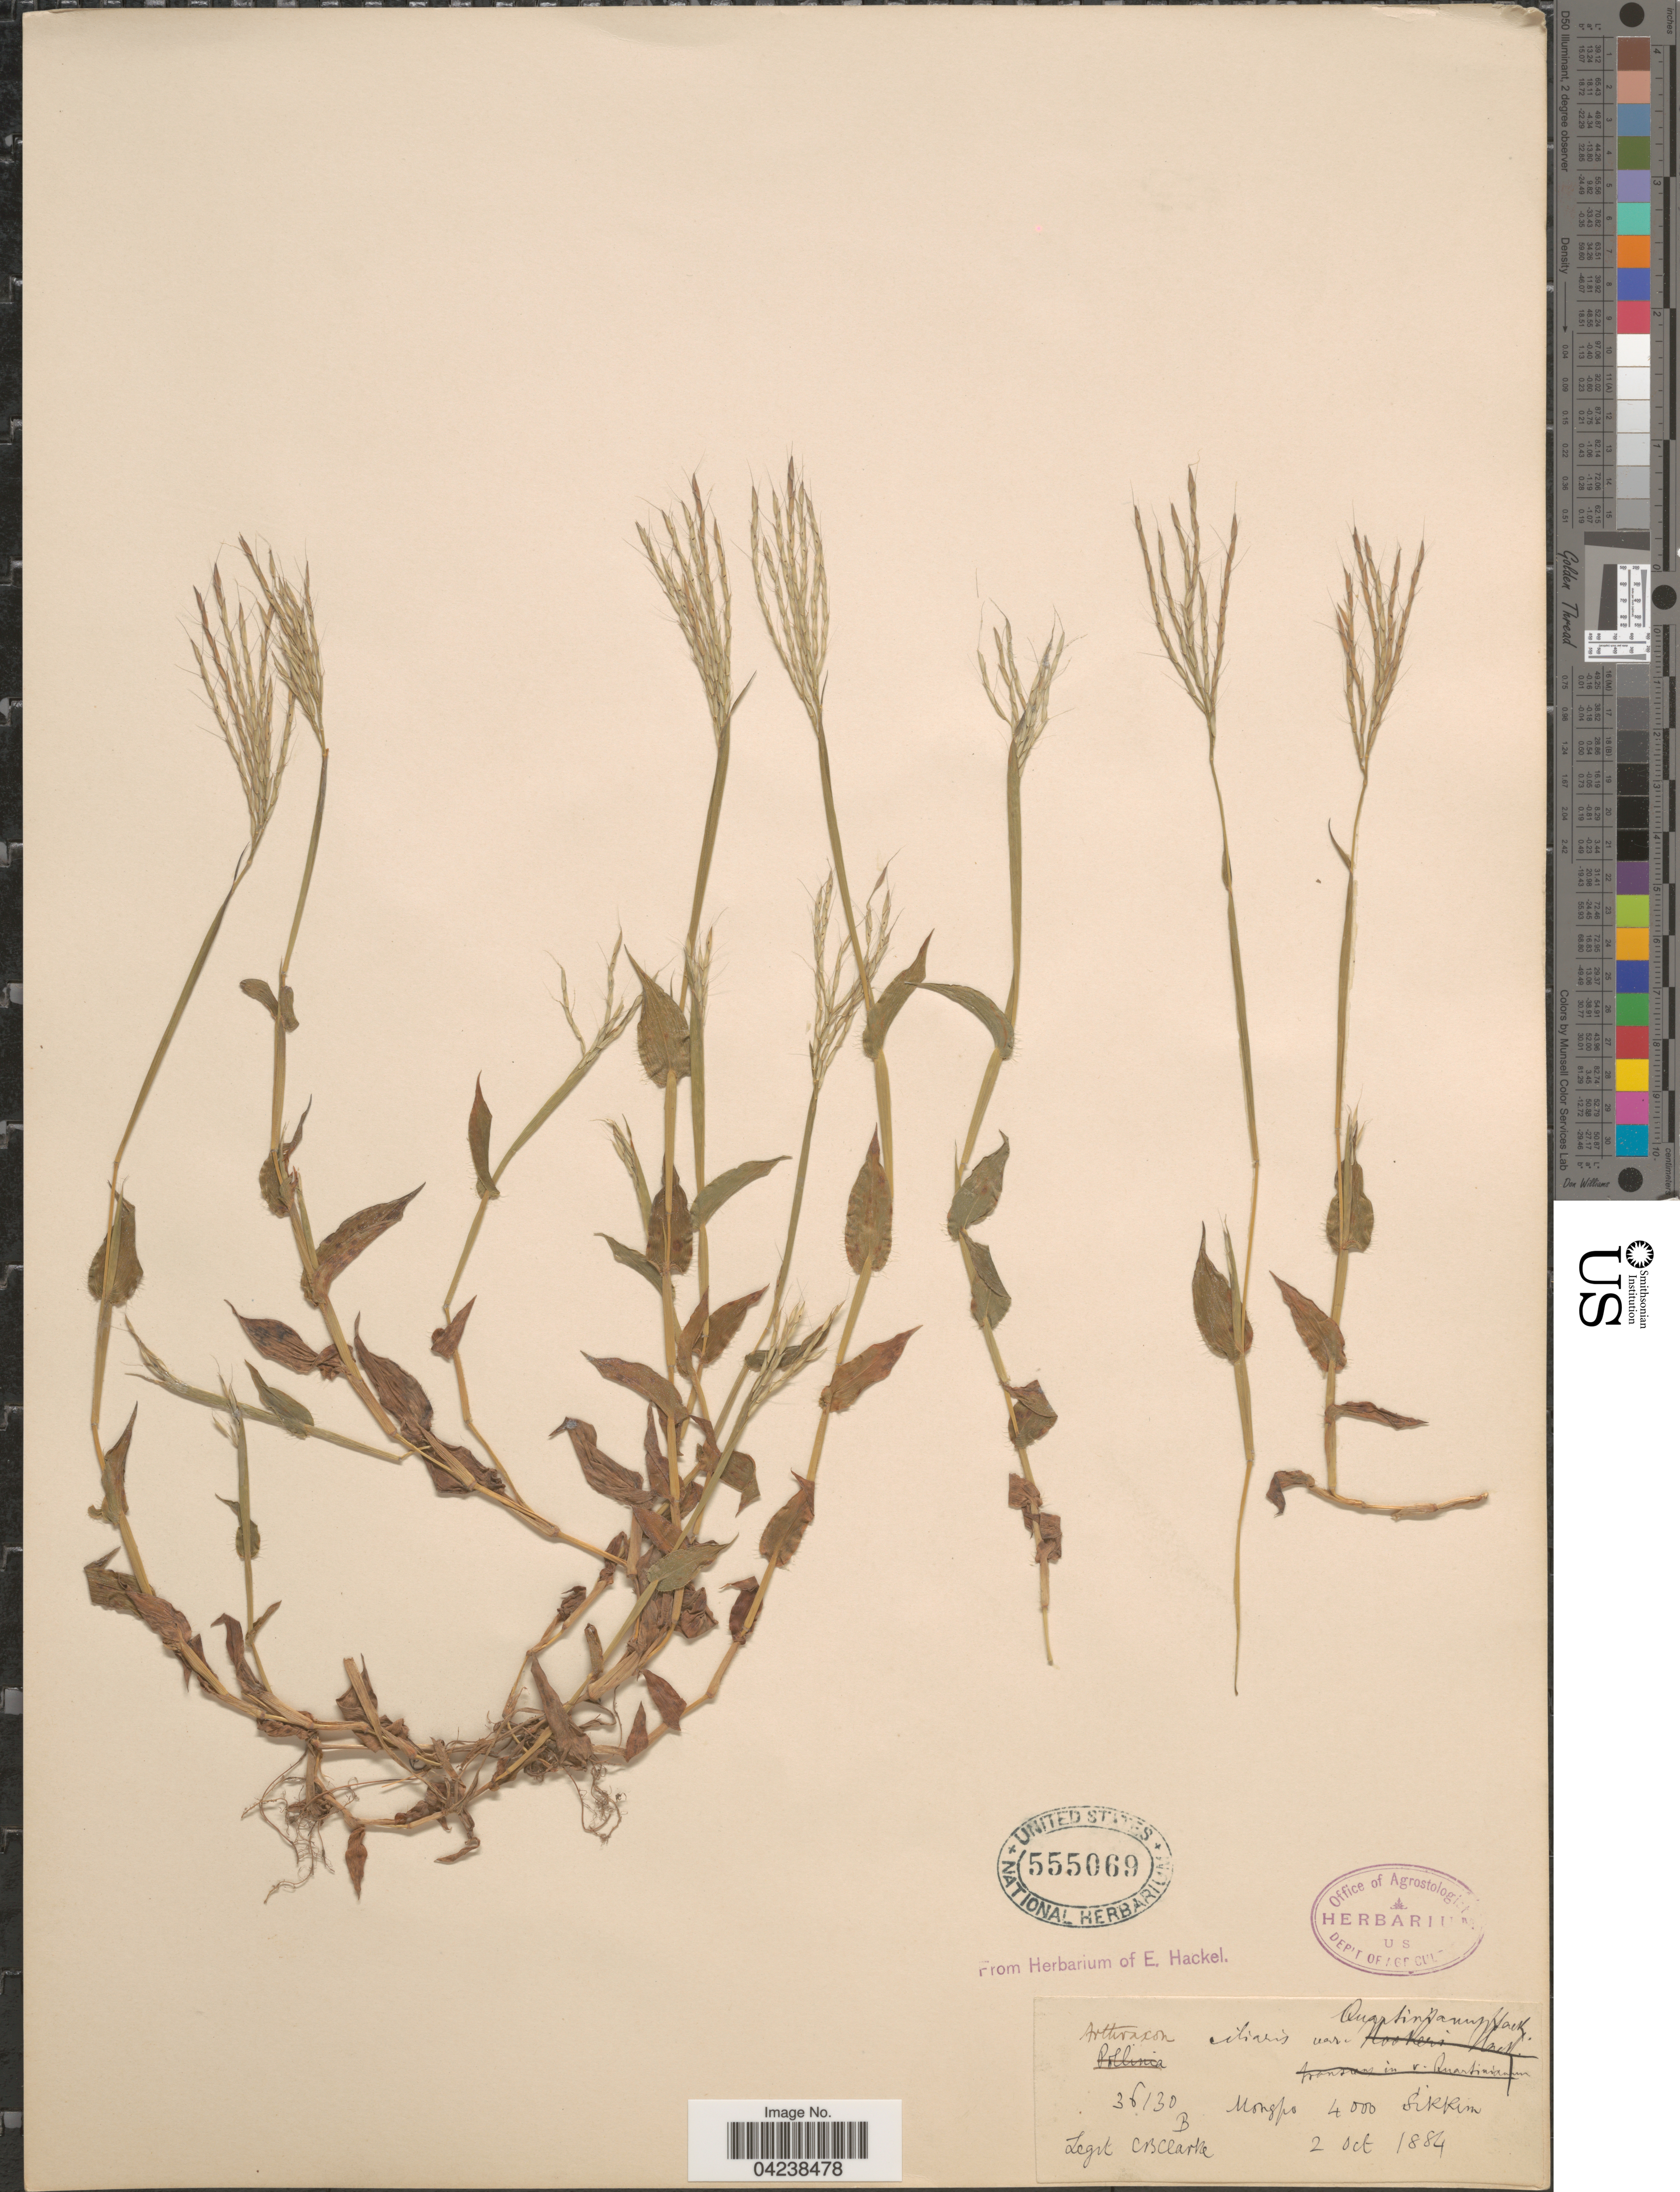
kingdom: Plantae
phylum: Tracheophyta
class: Liliopsida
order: Poales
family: Poaceae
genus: Arthraxon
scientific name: Arthraxon hispidus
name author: (Thunb.) Makino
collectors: C. B. Clarke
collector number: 36130B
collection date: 1884-10-02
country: India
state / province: Sikkim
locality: Mongpo.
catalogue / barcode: US 555069